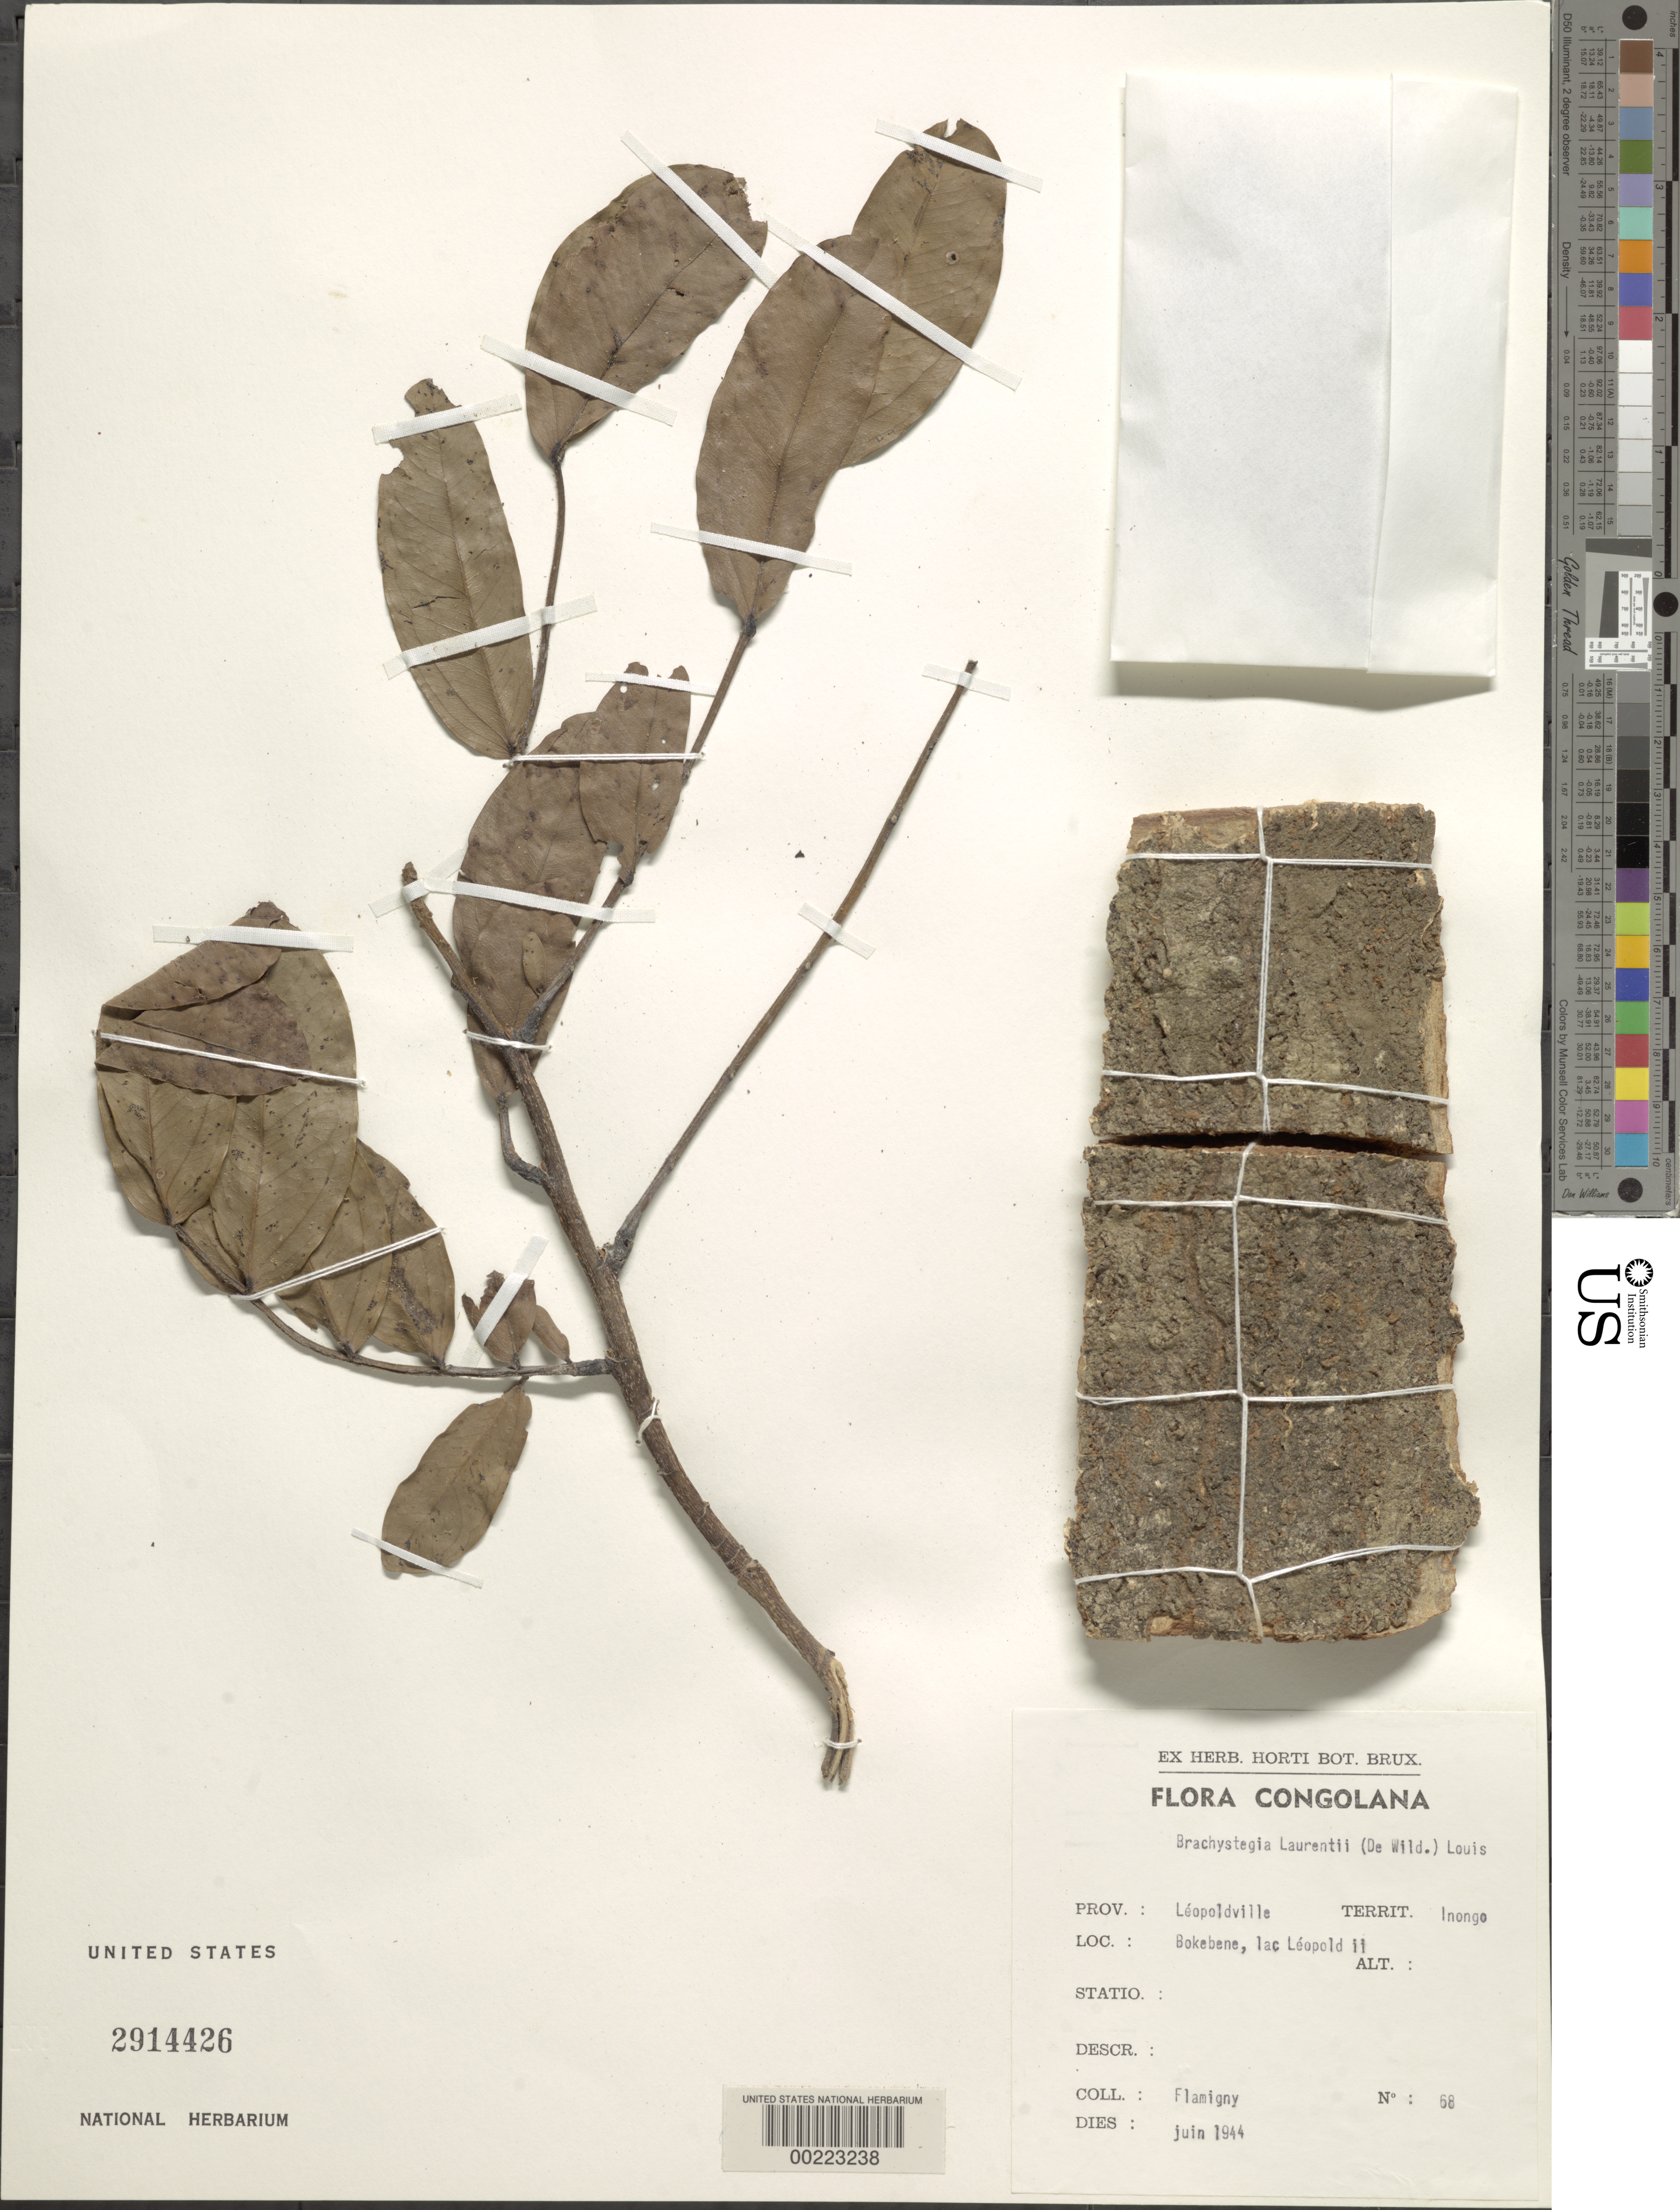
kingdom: Plantae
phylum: Tracheophyta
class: Magnoliopsida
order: Fabales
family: Fabaceae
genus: Brachystegia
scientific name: Brachystegia laurentii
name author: (De Wild.) Louis ex Hoyle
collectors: A. Flamigni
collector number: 58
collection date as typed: Jul 1944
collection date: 1944-07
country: Congo, Democratic Republic of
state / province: Kinshasa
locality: Bokebene, lac leopold ii; inongo territ.; leopoldville prov.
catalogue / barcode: US 2914426